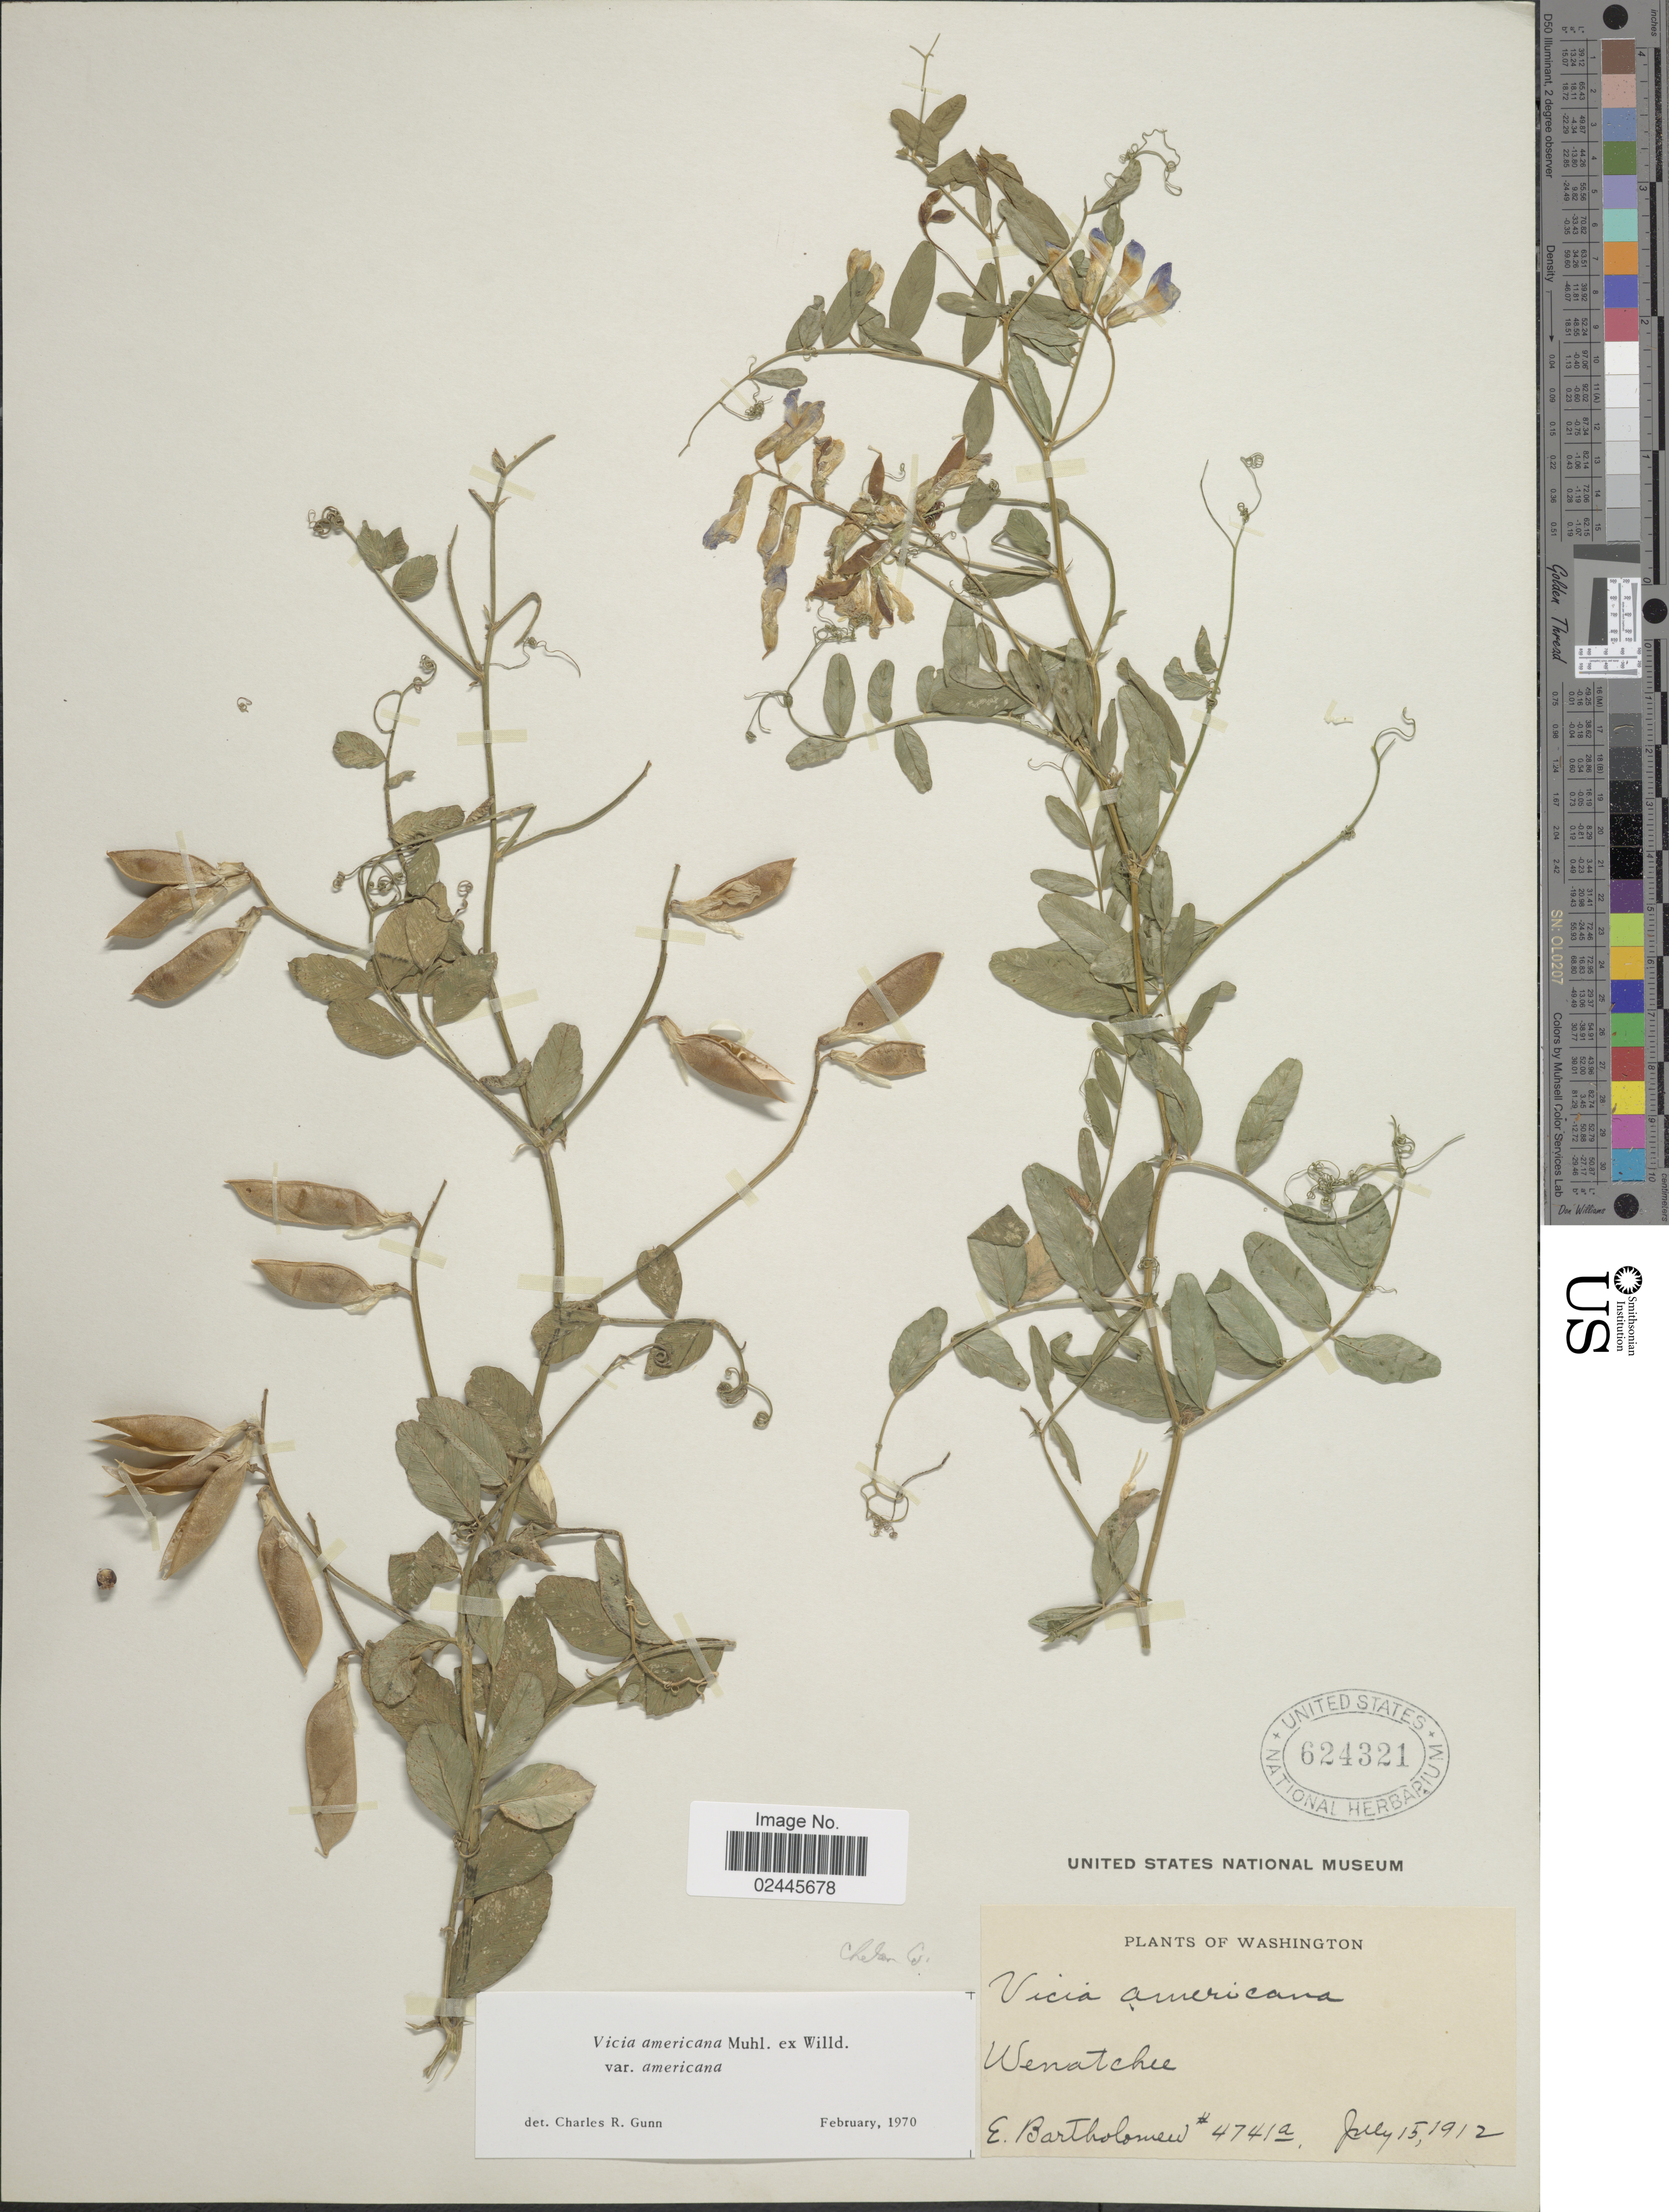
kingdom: Plantae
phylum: Tracheophyta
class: Magnoliopsida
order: Fabales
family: Fabaceae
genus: Vicia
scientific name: Vicia americana var. americana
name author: Muhl. ex Willd.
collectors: E. Bartholomew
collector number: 4741a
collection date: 1912-07-15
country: United States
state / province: Washington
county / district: Chelan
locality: Wenatchee. Chelan Co.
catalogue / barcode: US 624321